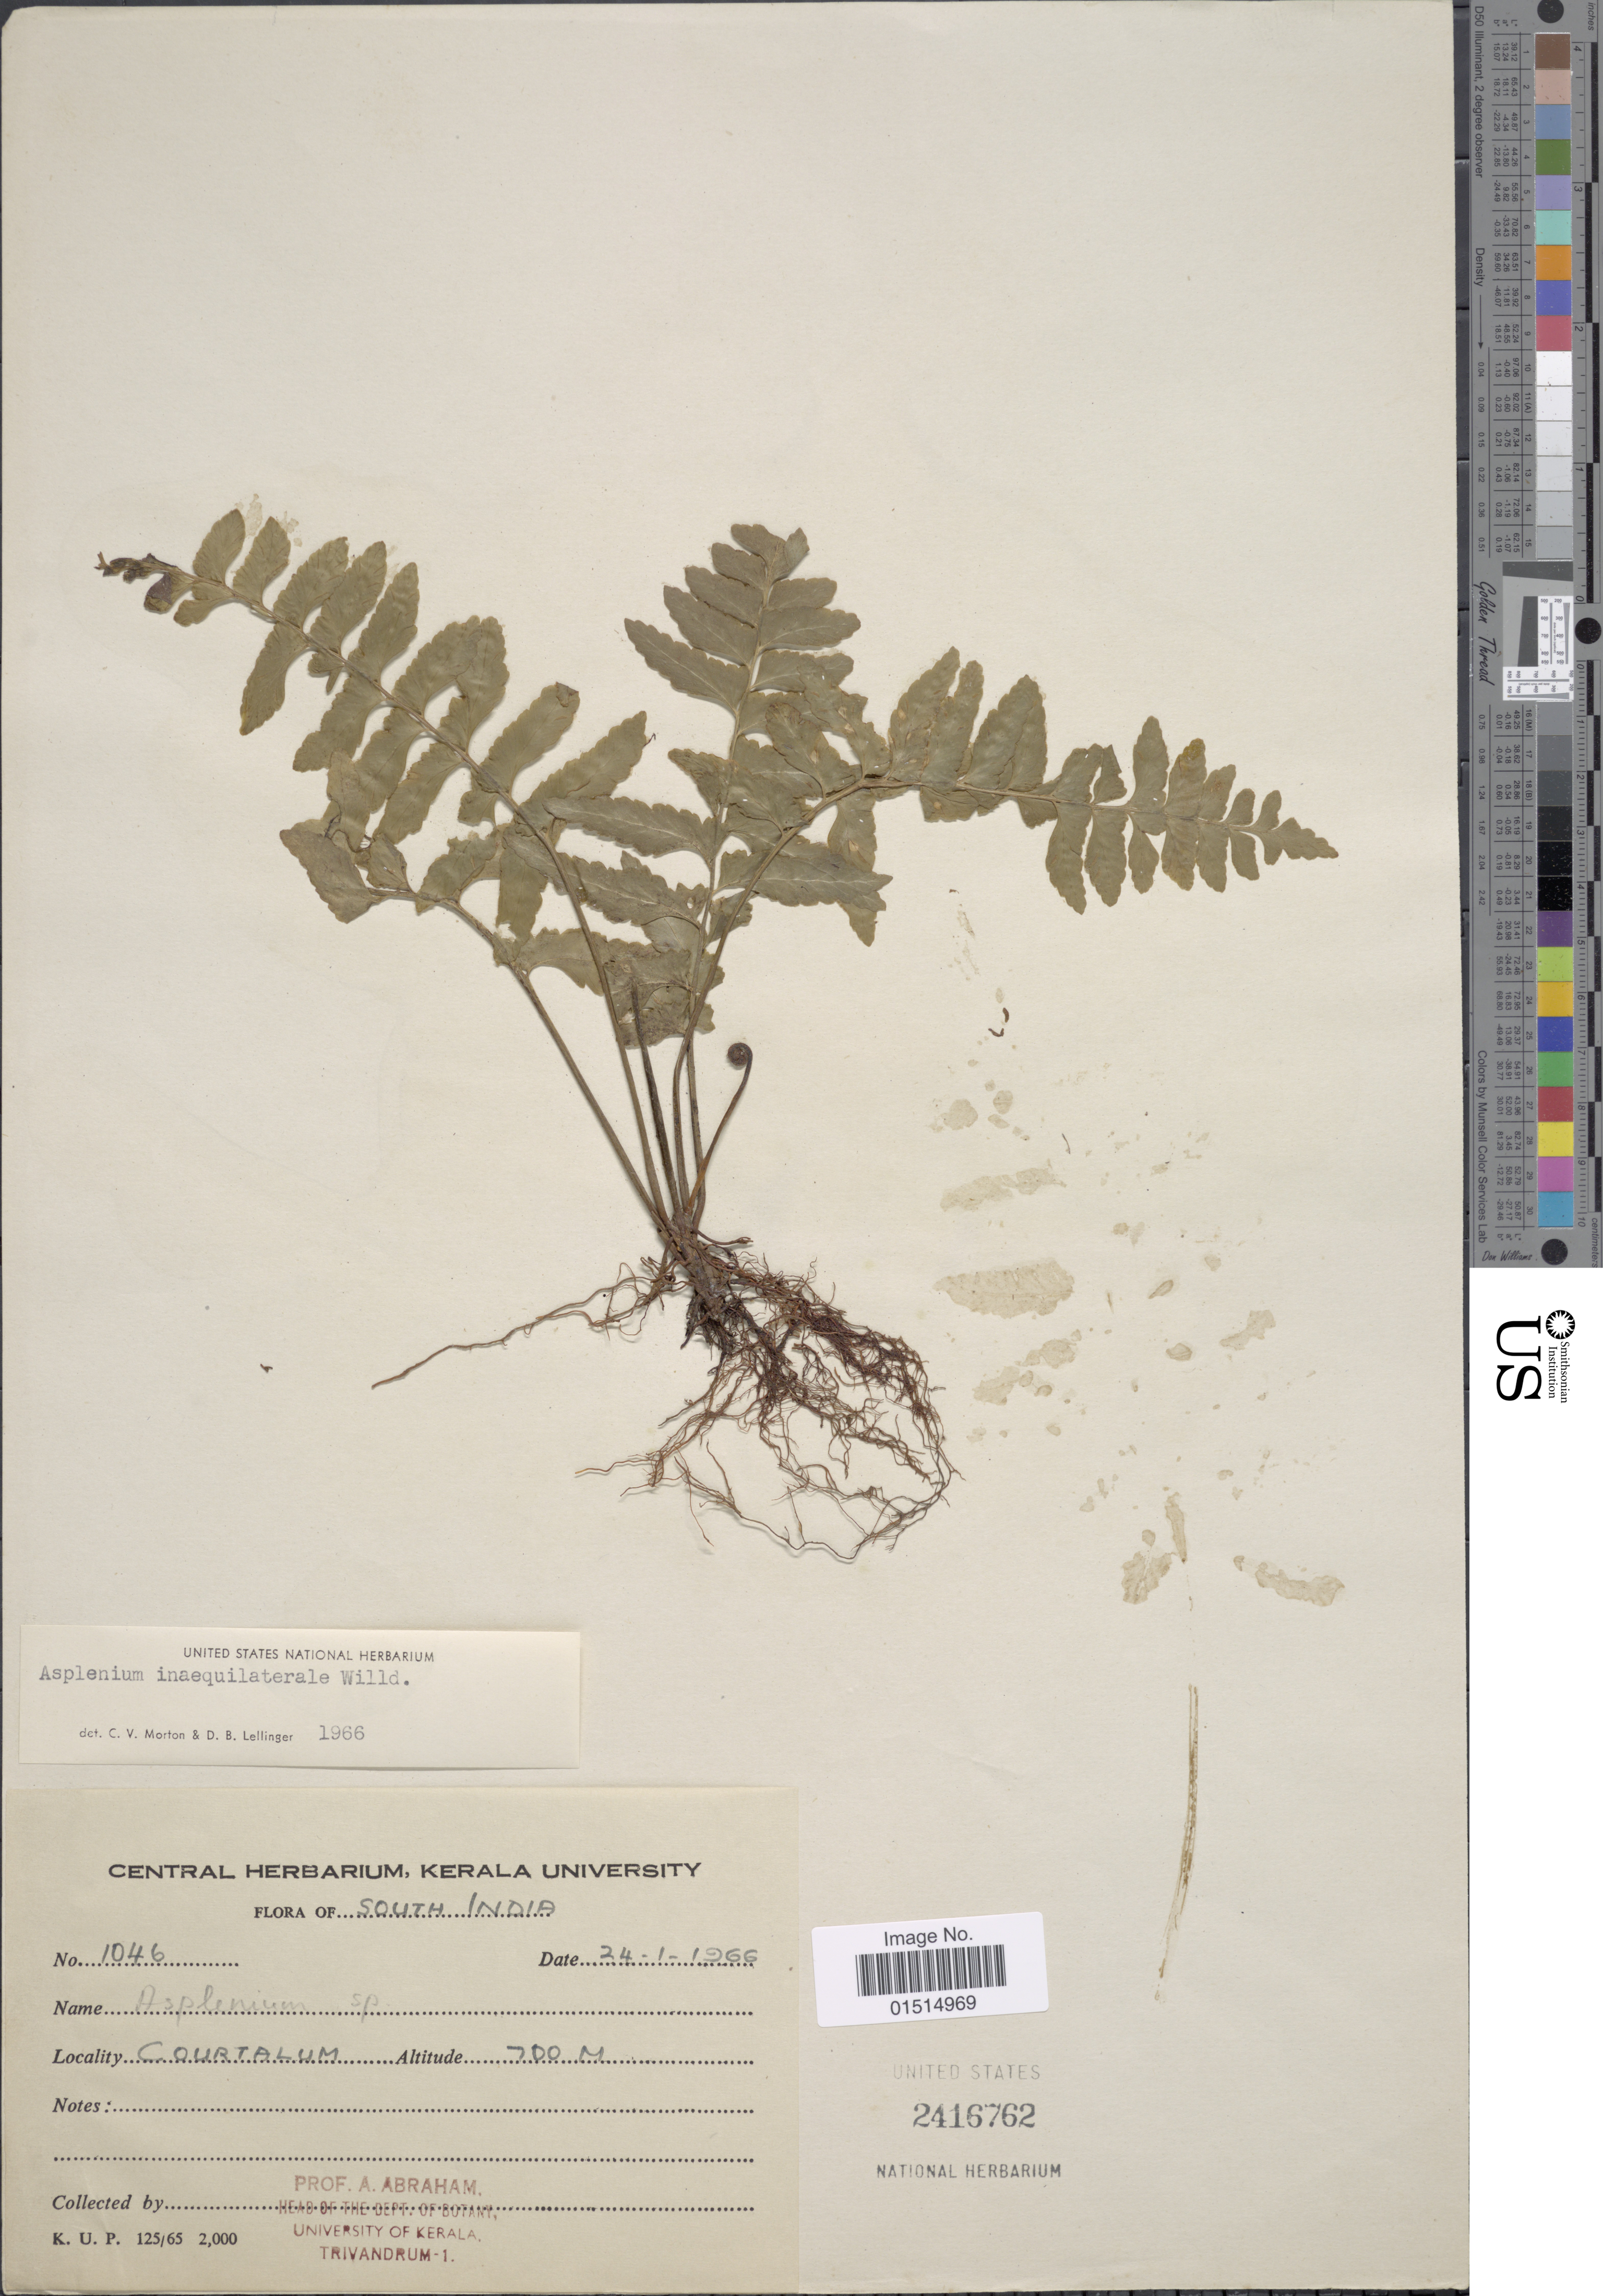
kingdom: Plantae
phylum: Tracheophyta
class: Polypodiopsida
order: Polypodiales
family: Aspleniaceae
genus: Asplenium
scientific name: Asplenium inaequilaterale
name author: Willd.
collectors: A. Abraham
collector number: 1046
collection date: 1966-01-24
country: India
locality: South India, Courtalum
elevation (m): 700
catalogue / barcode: US 2416762